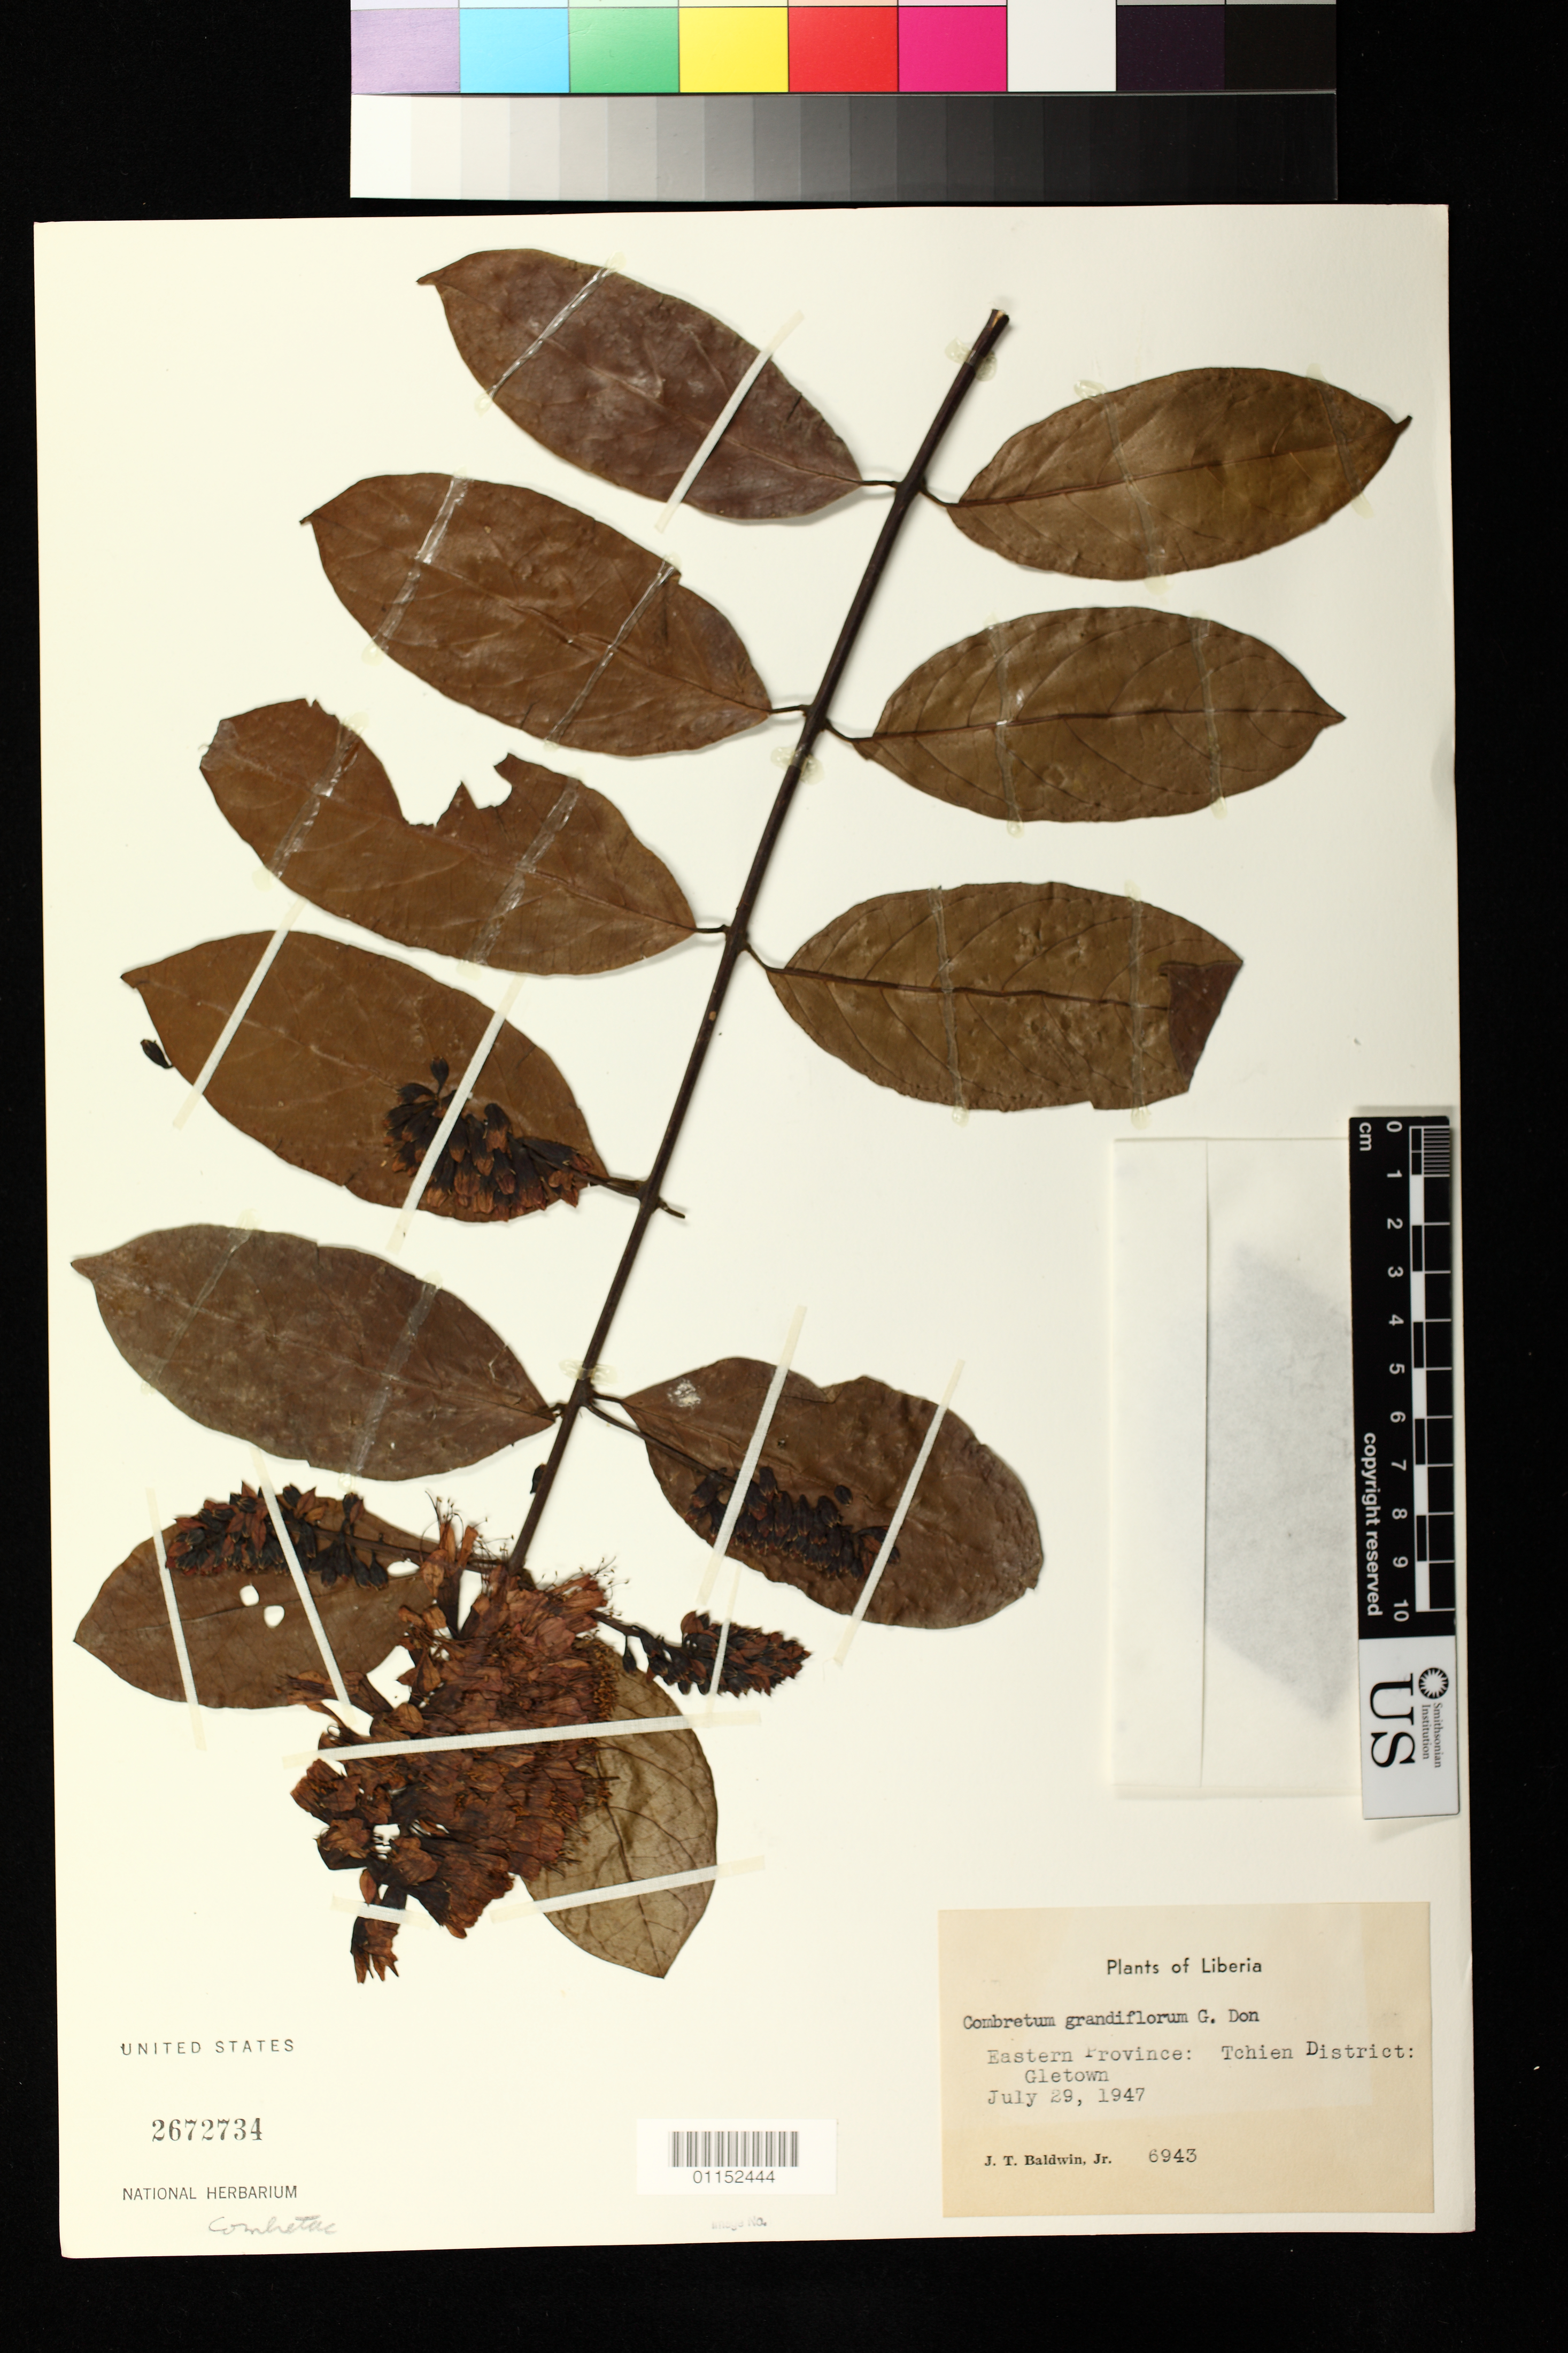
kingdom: Plantae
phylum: Tracheophyta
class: Magnoliopsida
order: Myrtales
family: Combretaceae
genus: Combretum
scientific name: Combretum grandiflorum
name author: G. Don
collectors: J. T. Baldwin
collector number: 6943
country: Liberia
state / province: Grand Gedeh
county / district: Tchien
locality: Gletown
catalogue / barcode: US 2672734